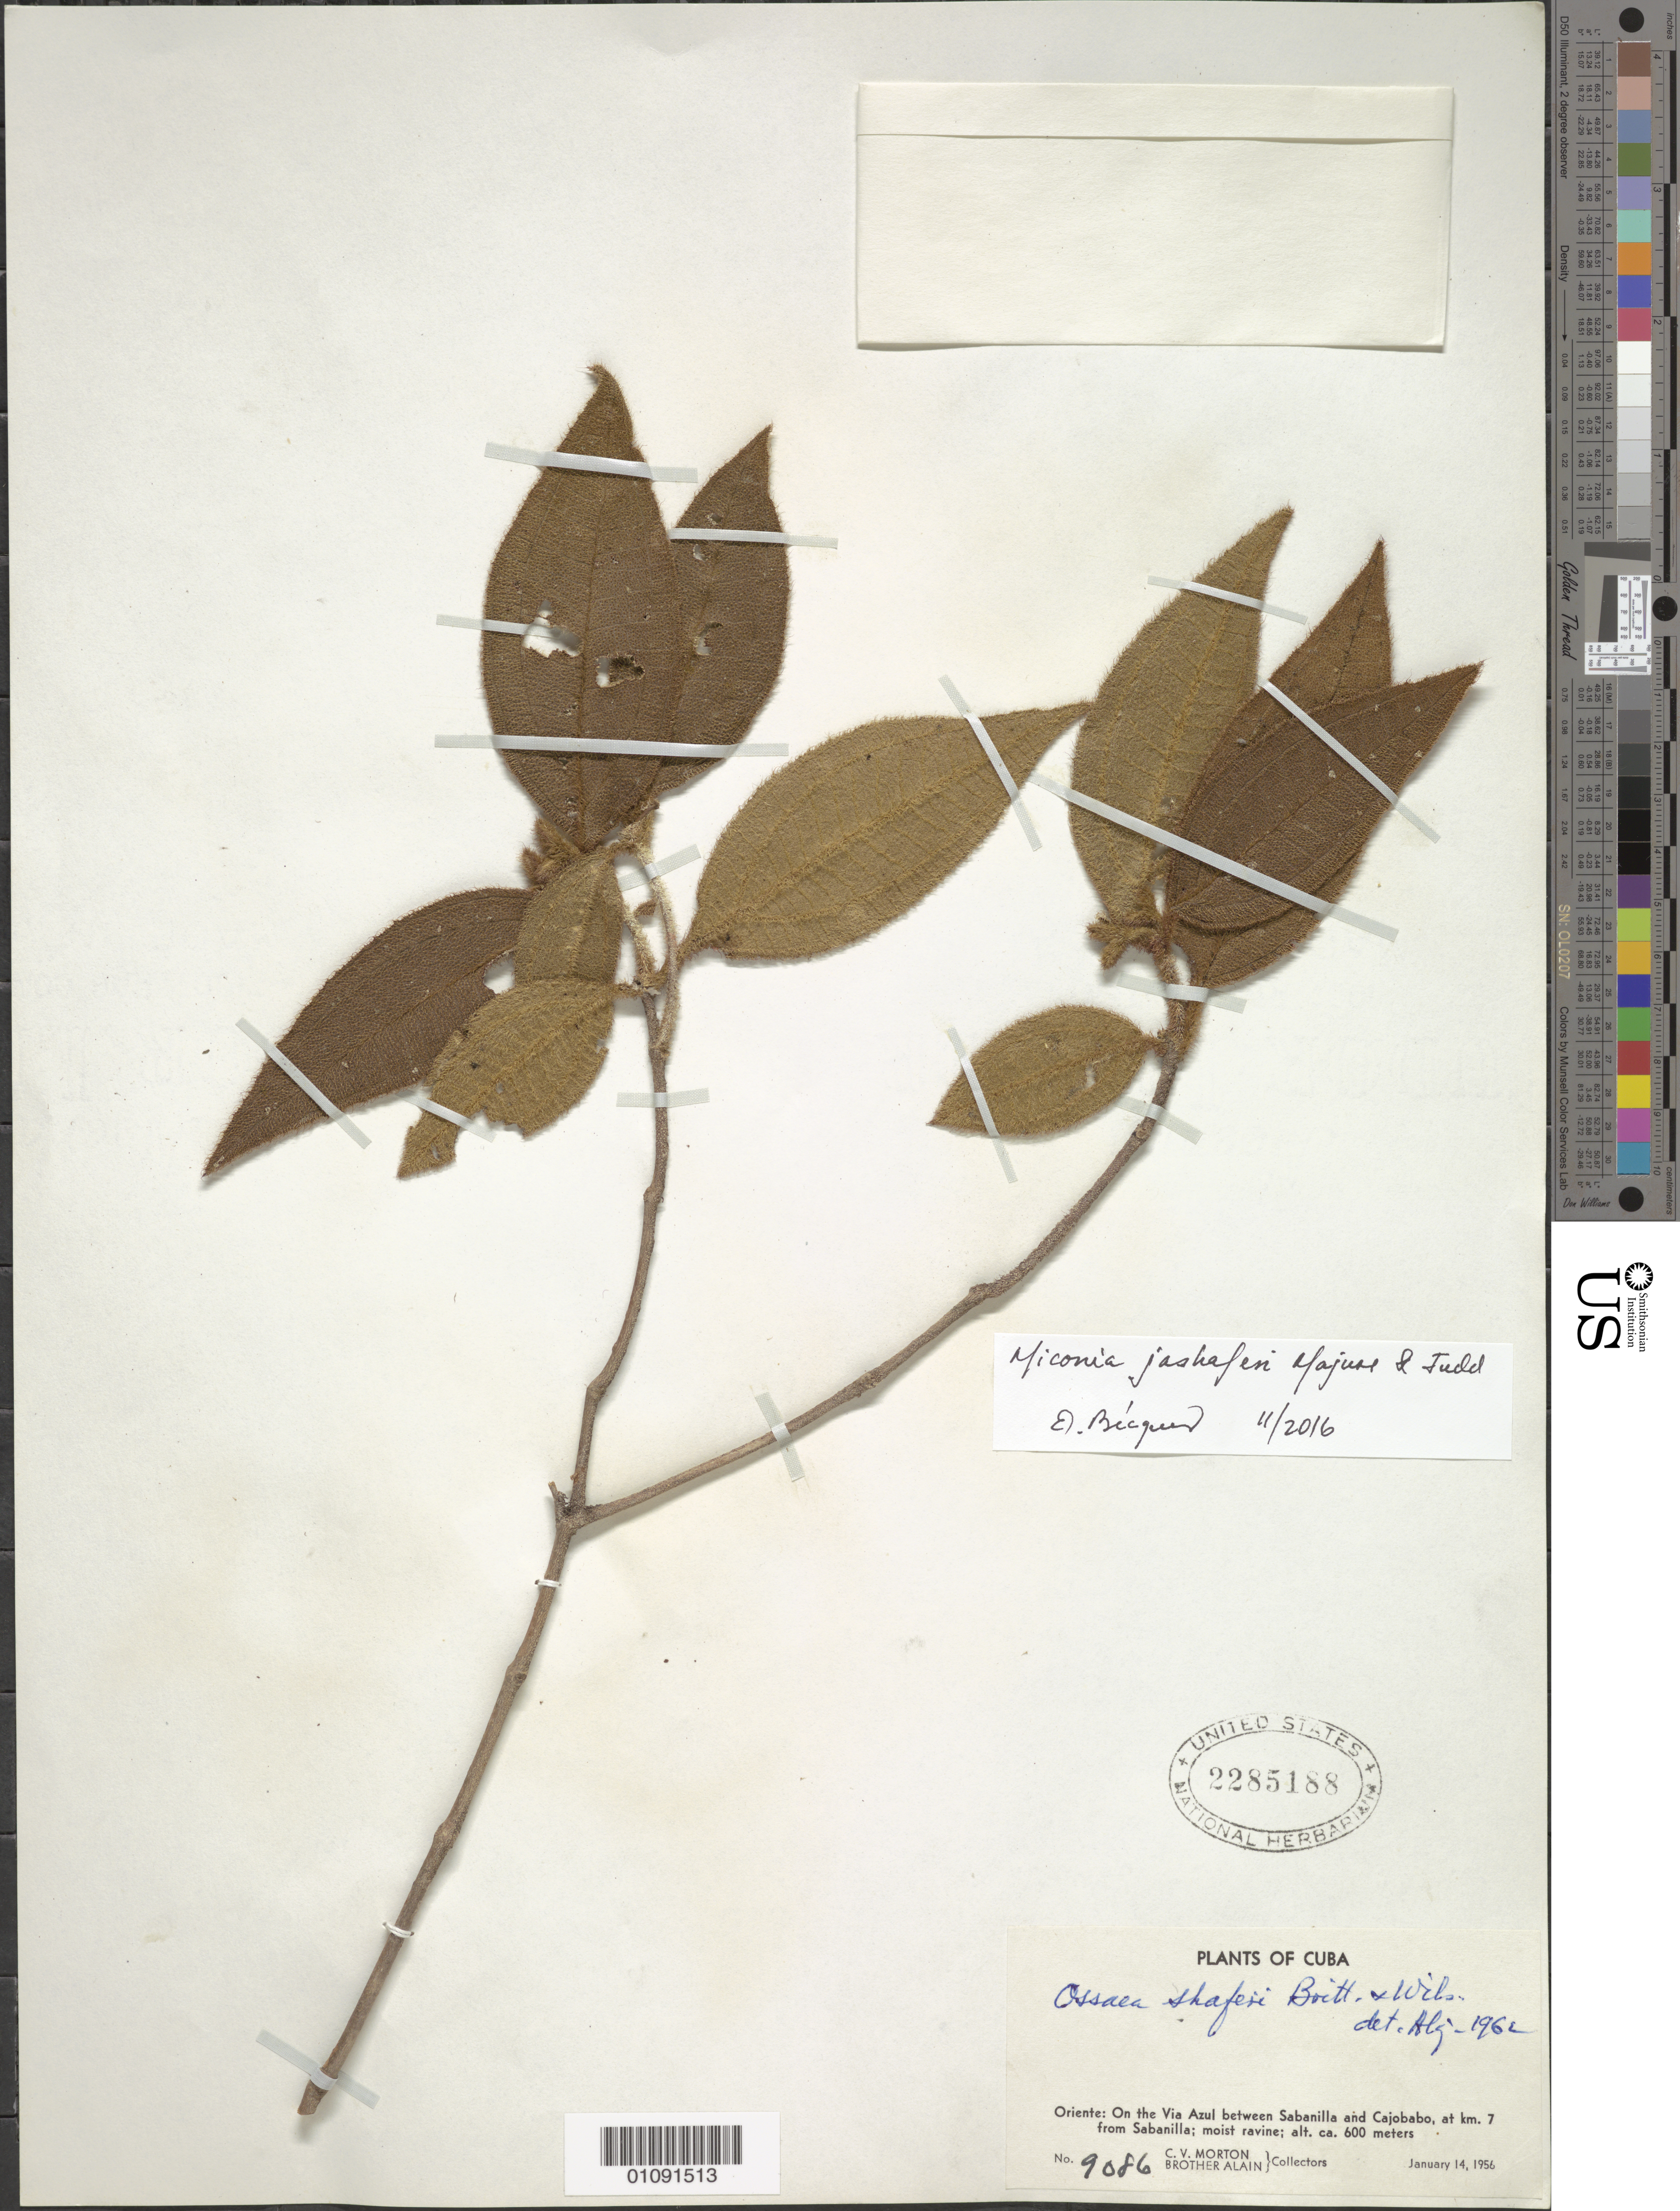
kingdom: Plantae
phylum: Tracheophyta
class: Magnoliopsida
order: Myrtales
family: Melastomataceae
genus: Miconia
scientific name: Miconia jashaferi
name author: Majure & Judd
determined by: Bécquer Granados, E. R.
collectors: C. V. Morton & A. H. Liogier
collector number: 9086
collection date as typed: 14 Jan 1956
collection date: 1956-01-14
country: Cuba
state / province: Oriente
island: Cuba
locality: On the Via Azul between Sabanilla and Cajobabo at 7km from Sabanilla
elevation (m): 600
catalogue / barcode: US 2285188